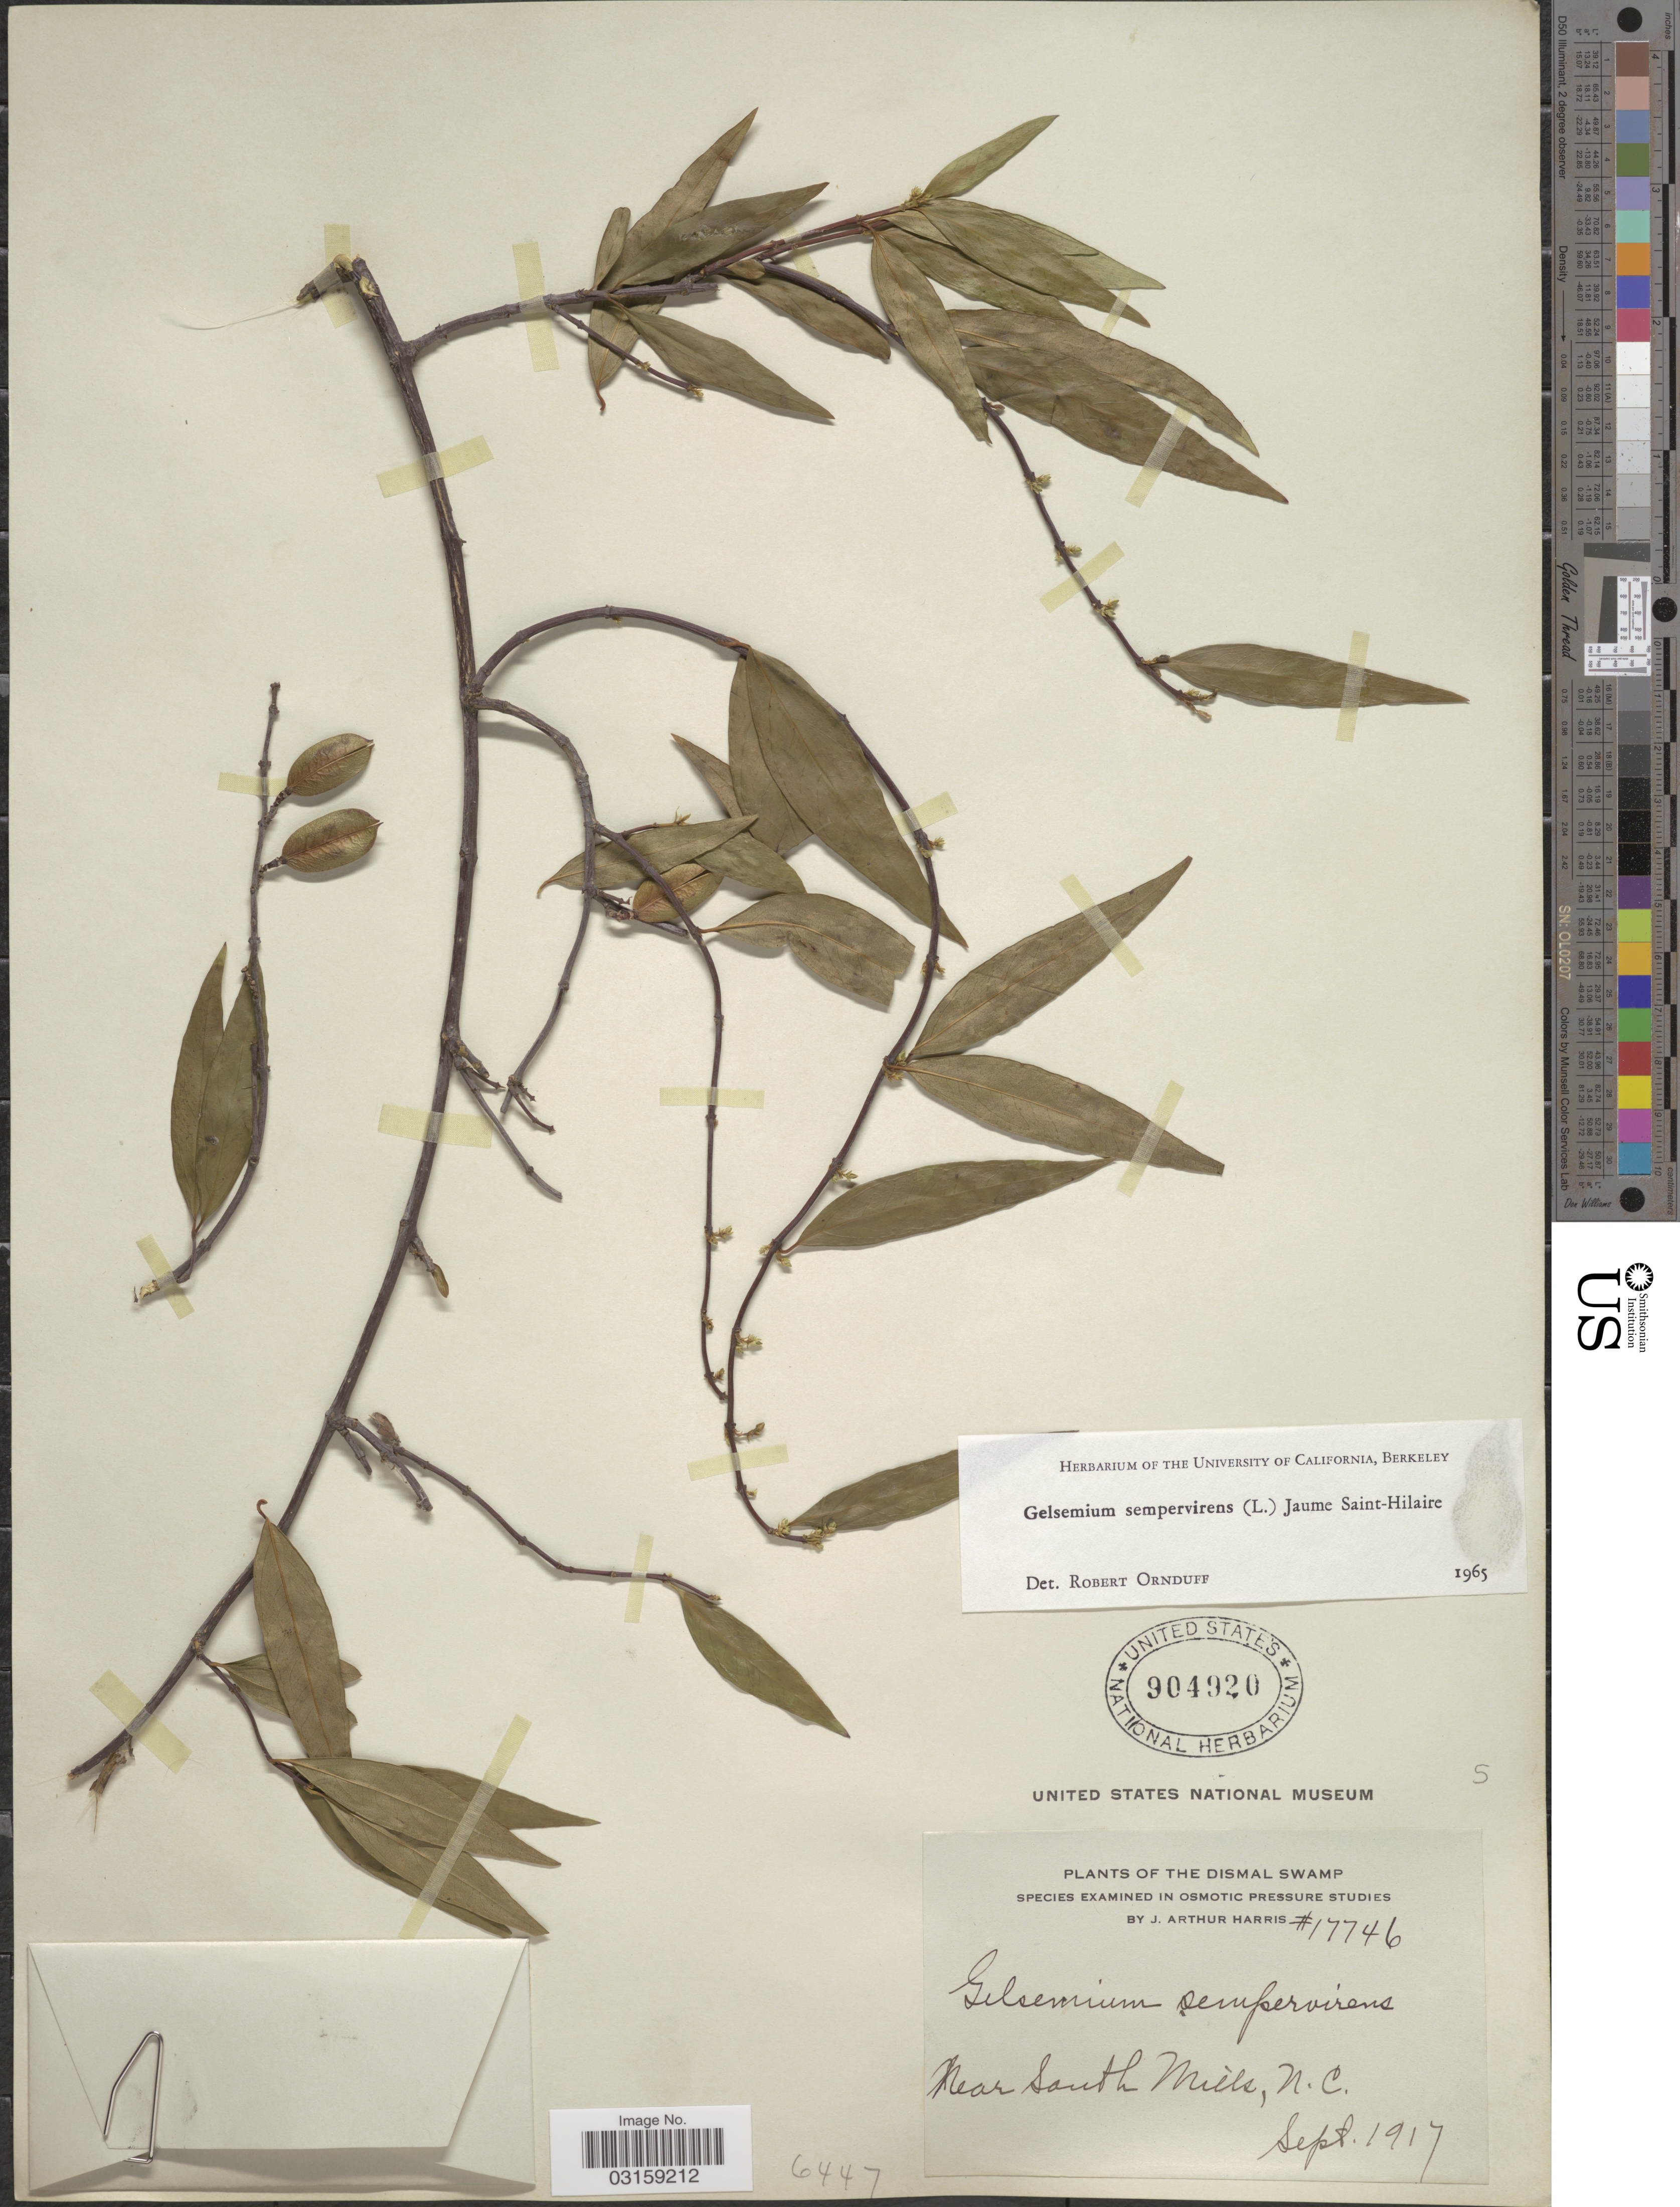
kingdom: Plantae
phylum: Tracheophyta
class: Magnoliopsida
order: Gentianales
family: Gelsemiaceae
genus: Gelsemium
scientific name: Gelsemium sempervirens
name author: (L.) J. St.-Hil.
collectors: J. A. Harris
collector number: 17746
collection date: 1917-09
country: United States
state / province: North Carolina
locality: Dismal Swamp. Near South Mills.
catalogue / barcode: US 904920